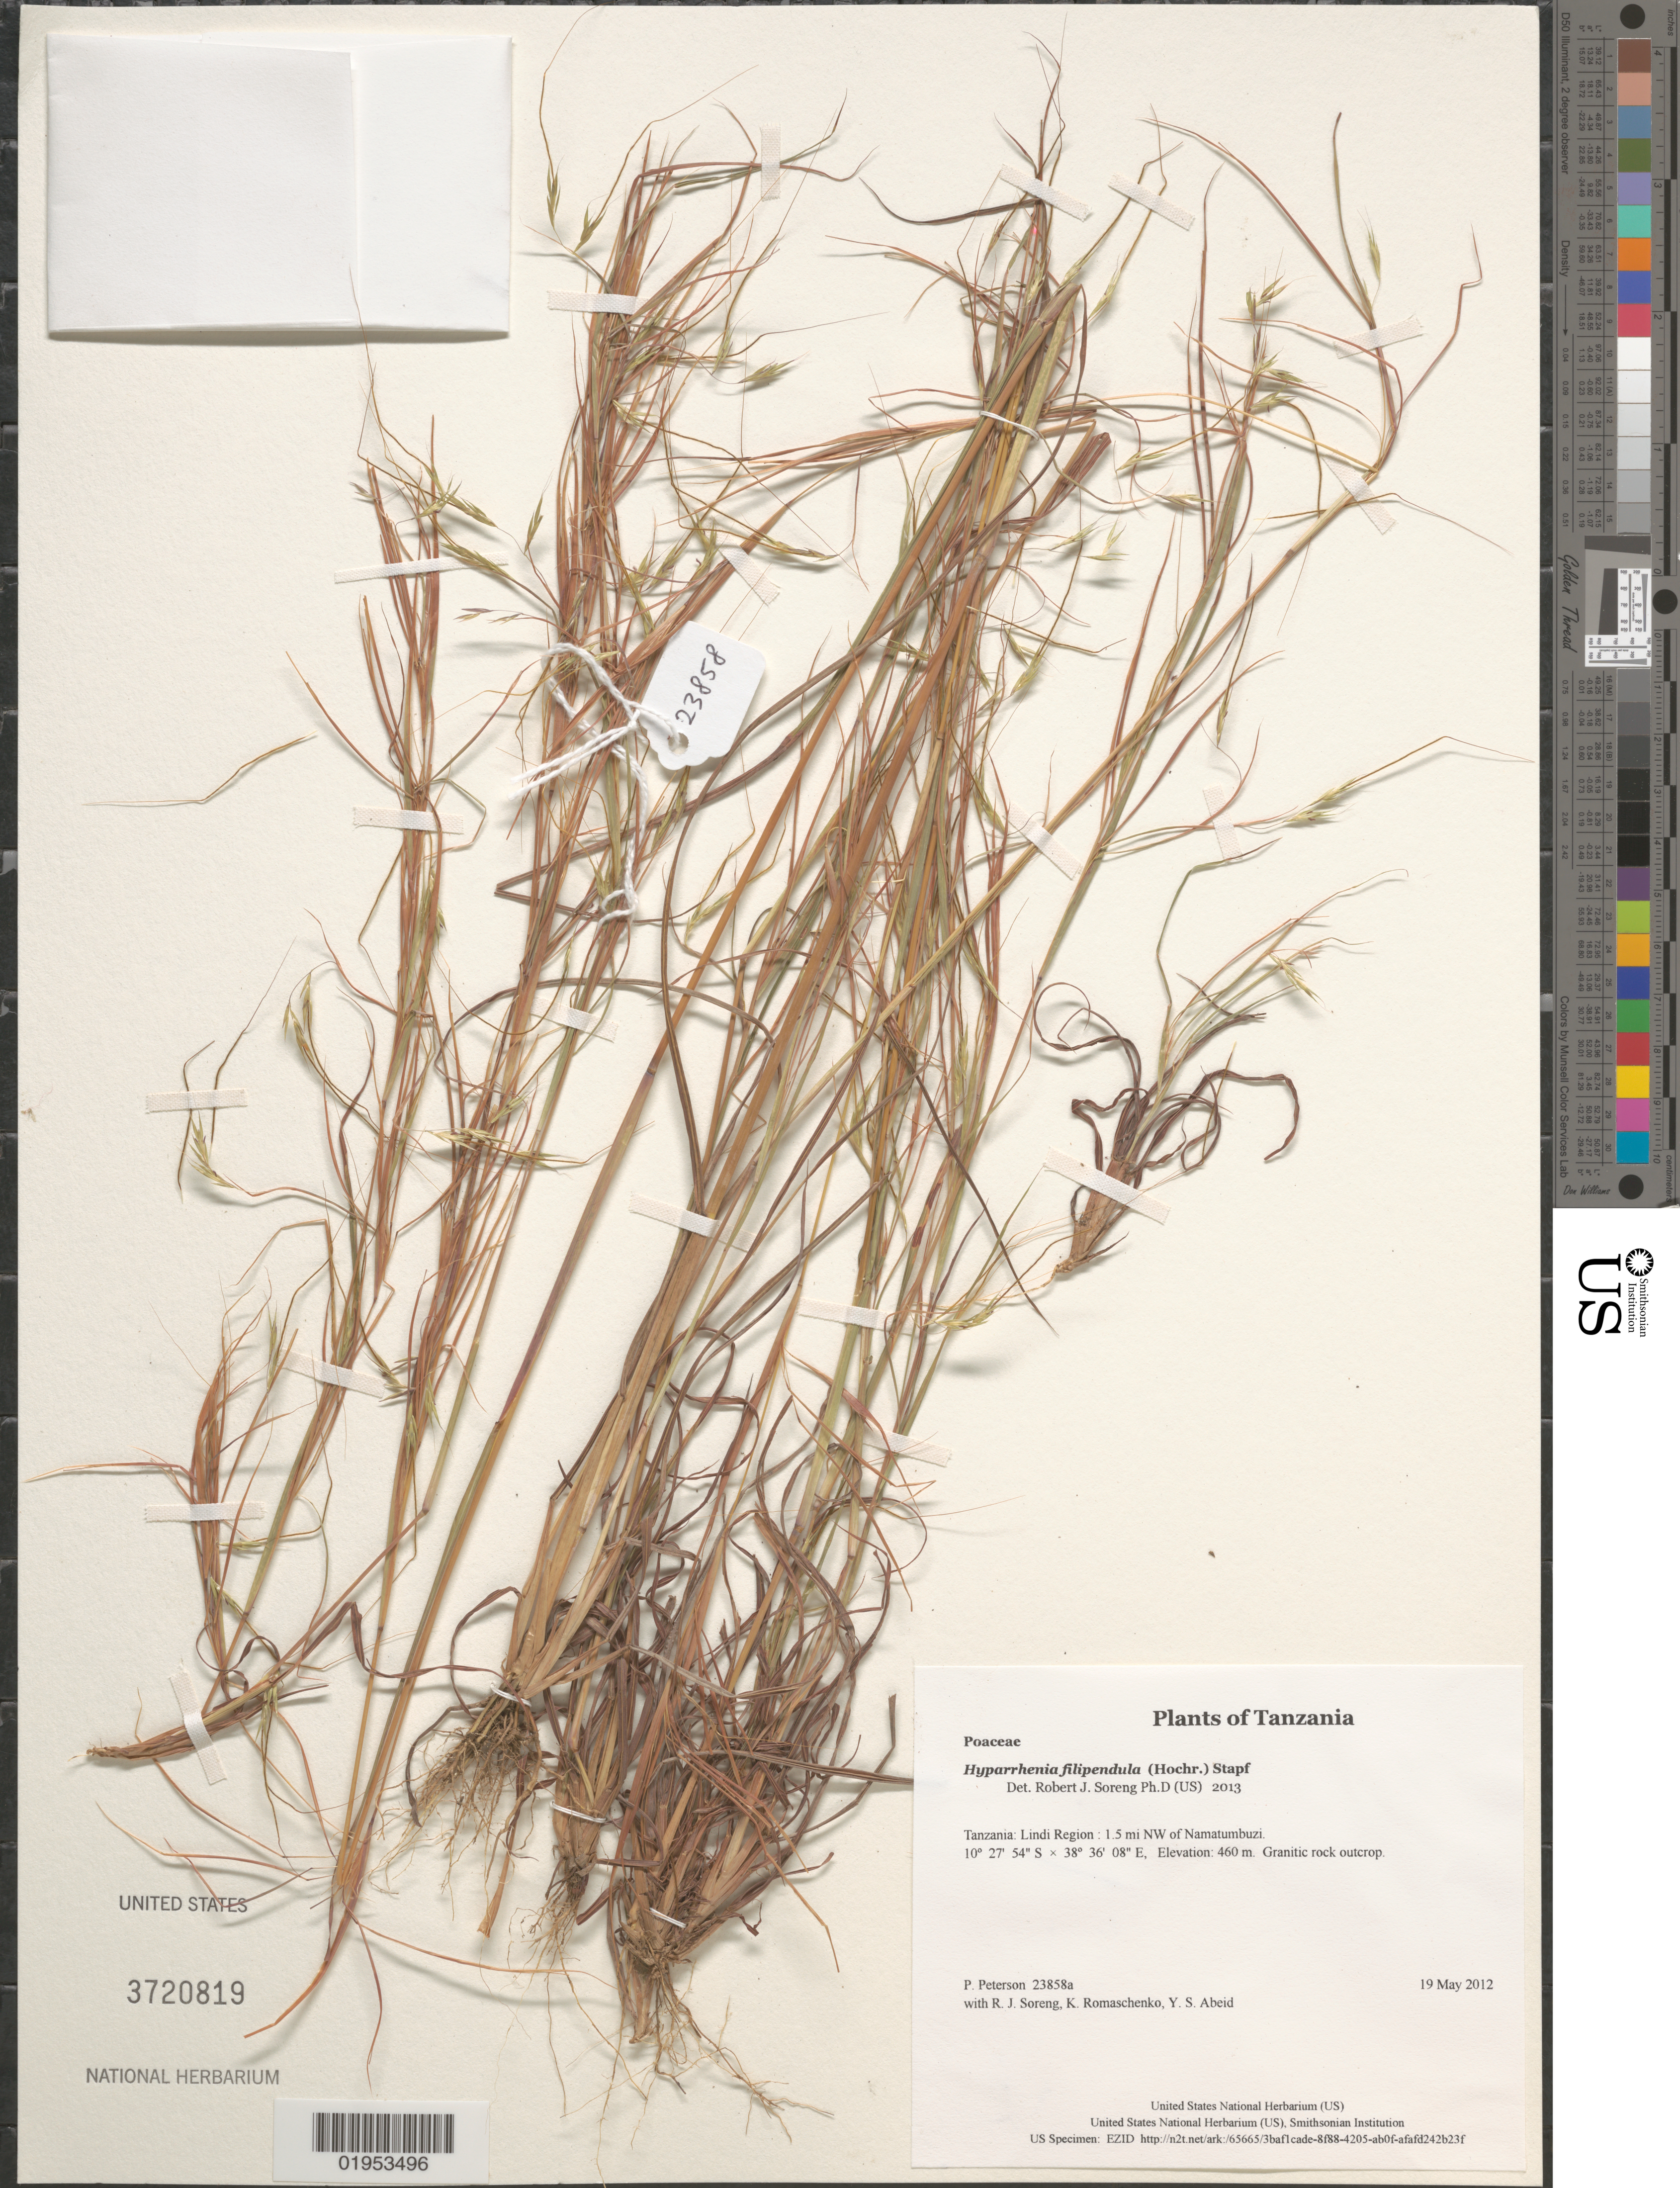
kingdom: Plantae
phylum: Tracheophyta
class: Liliopsida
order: Poales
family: Poaceae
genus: Hyparrhenia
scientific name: Hyparrhenia filipendula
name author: (Hochr.) Stapf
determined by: Soreng, Robert J., Research Associate (BOT), Smithsonian Institution - National Museum of Natural History (UNITED STATES)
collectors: P. M. Peterson, R. J. Soreng, K. Romaschenko & Y. Abeid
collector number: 23858a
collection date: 2012-05-19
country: Tanzania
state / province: Lindi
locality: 1.5 mi NW of Namatumbuzi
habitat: Granitic rock outcrop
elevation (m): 460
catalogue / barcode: US 3720819